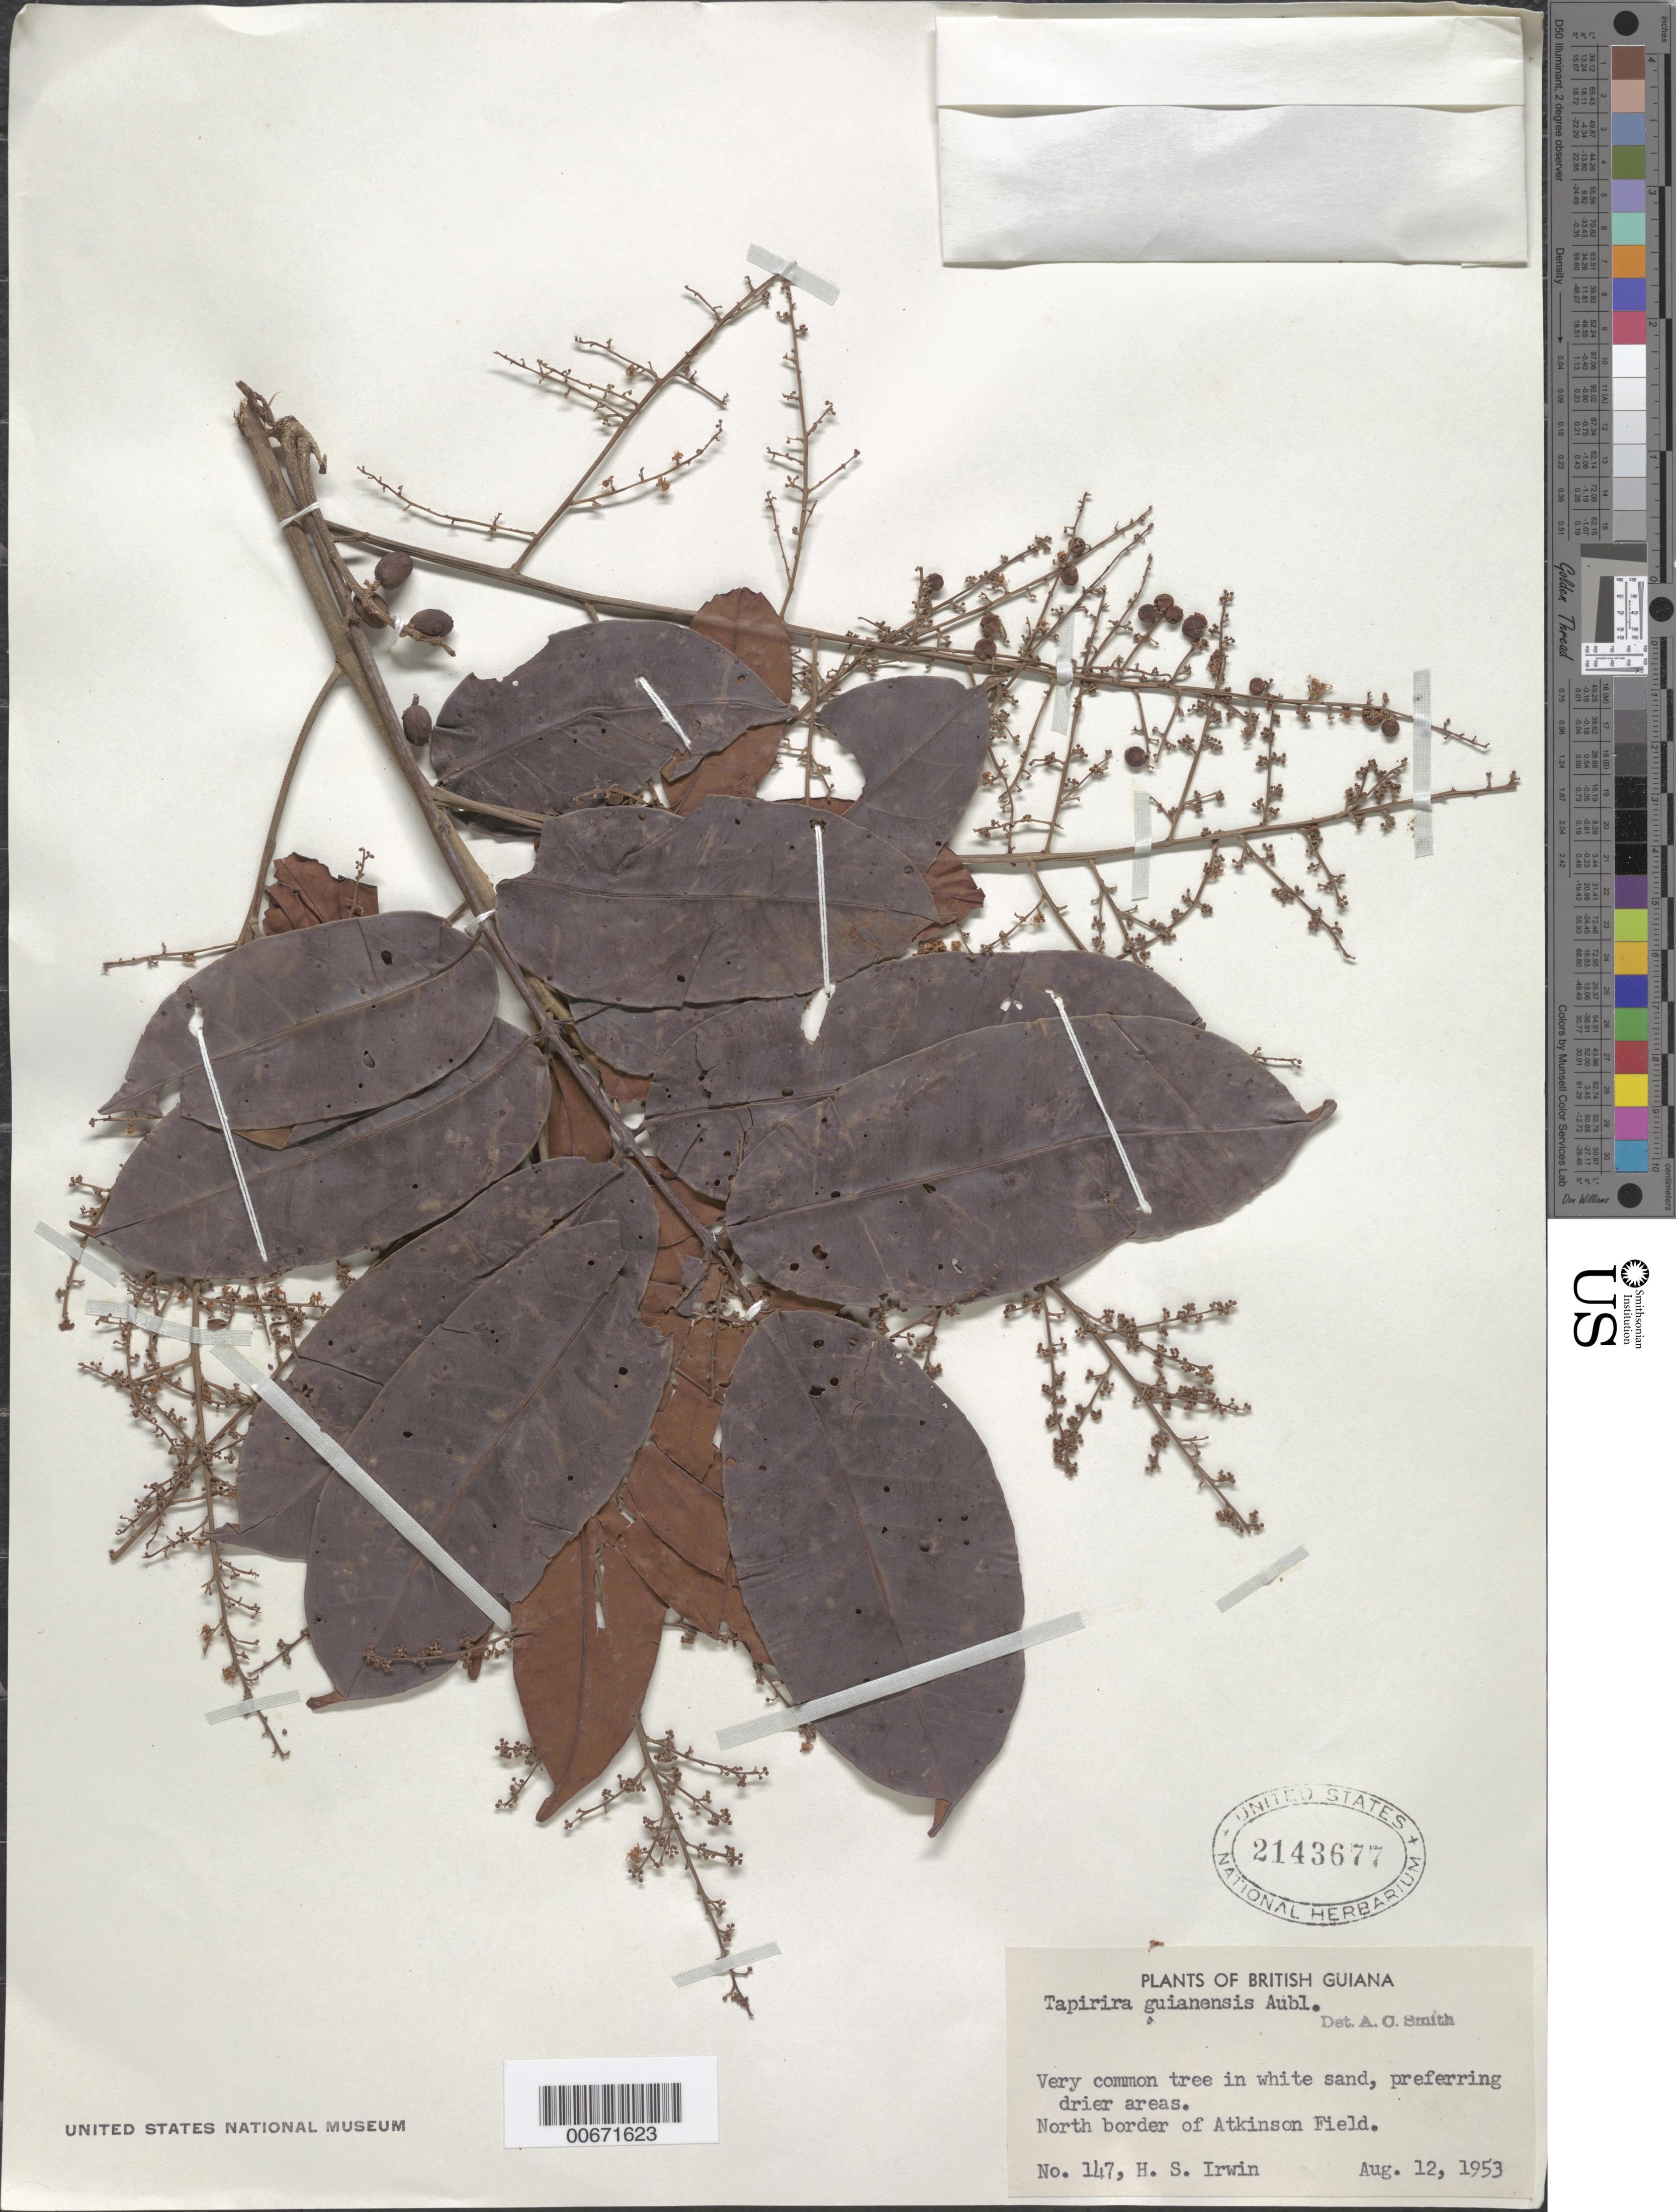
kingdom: Plantae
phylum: Tracheophyta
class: Magnoliopsida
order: Sapindales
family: Anacardiaceae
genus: Tapirira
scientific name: Tapirira guianensis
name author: Aubl.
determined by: Smith, A. C.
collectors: H. Irwin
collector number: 147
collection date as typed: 12-Aug-53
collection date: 1953-08-12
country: Guyana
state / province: Demerara-Mahaica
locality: Atkinson Field, N border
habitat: White sand, preferring drier areas;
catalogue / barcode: US 2143677